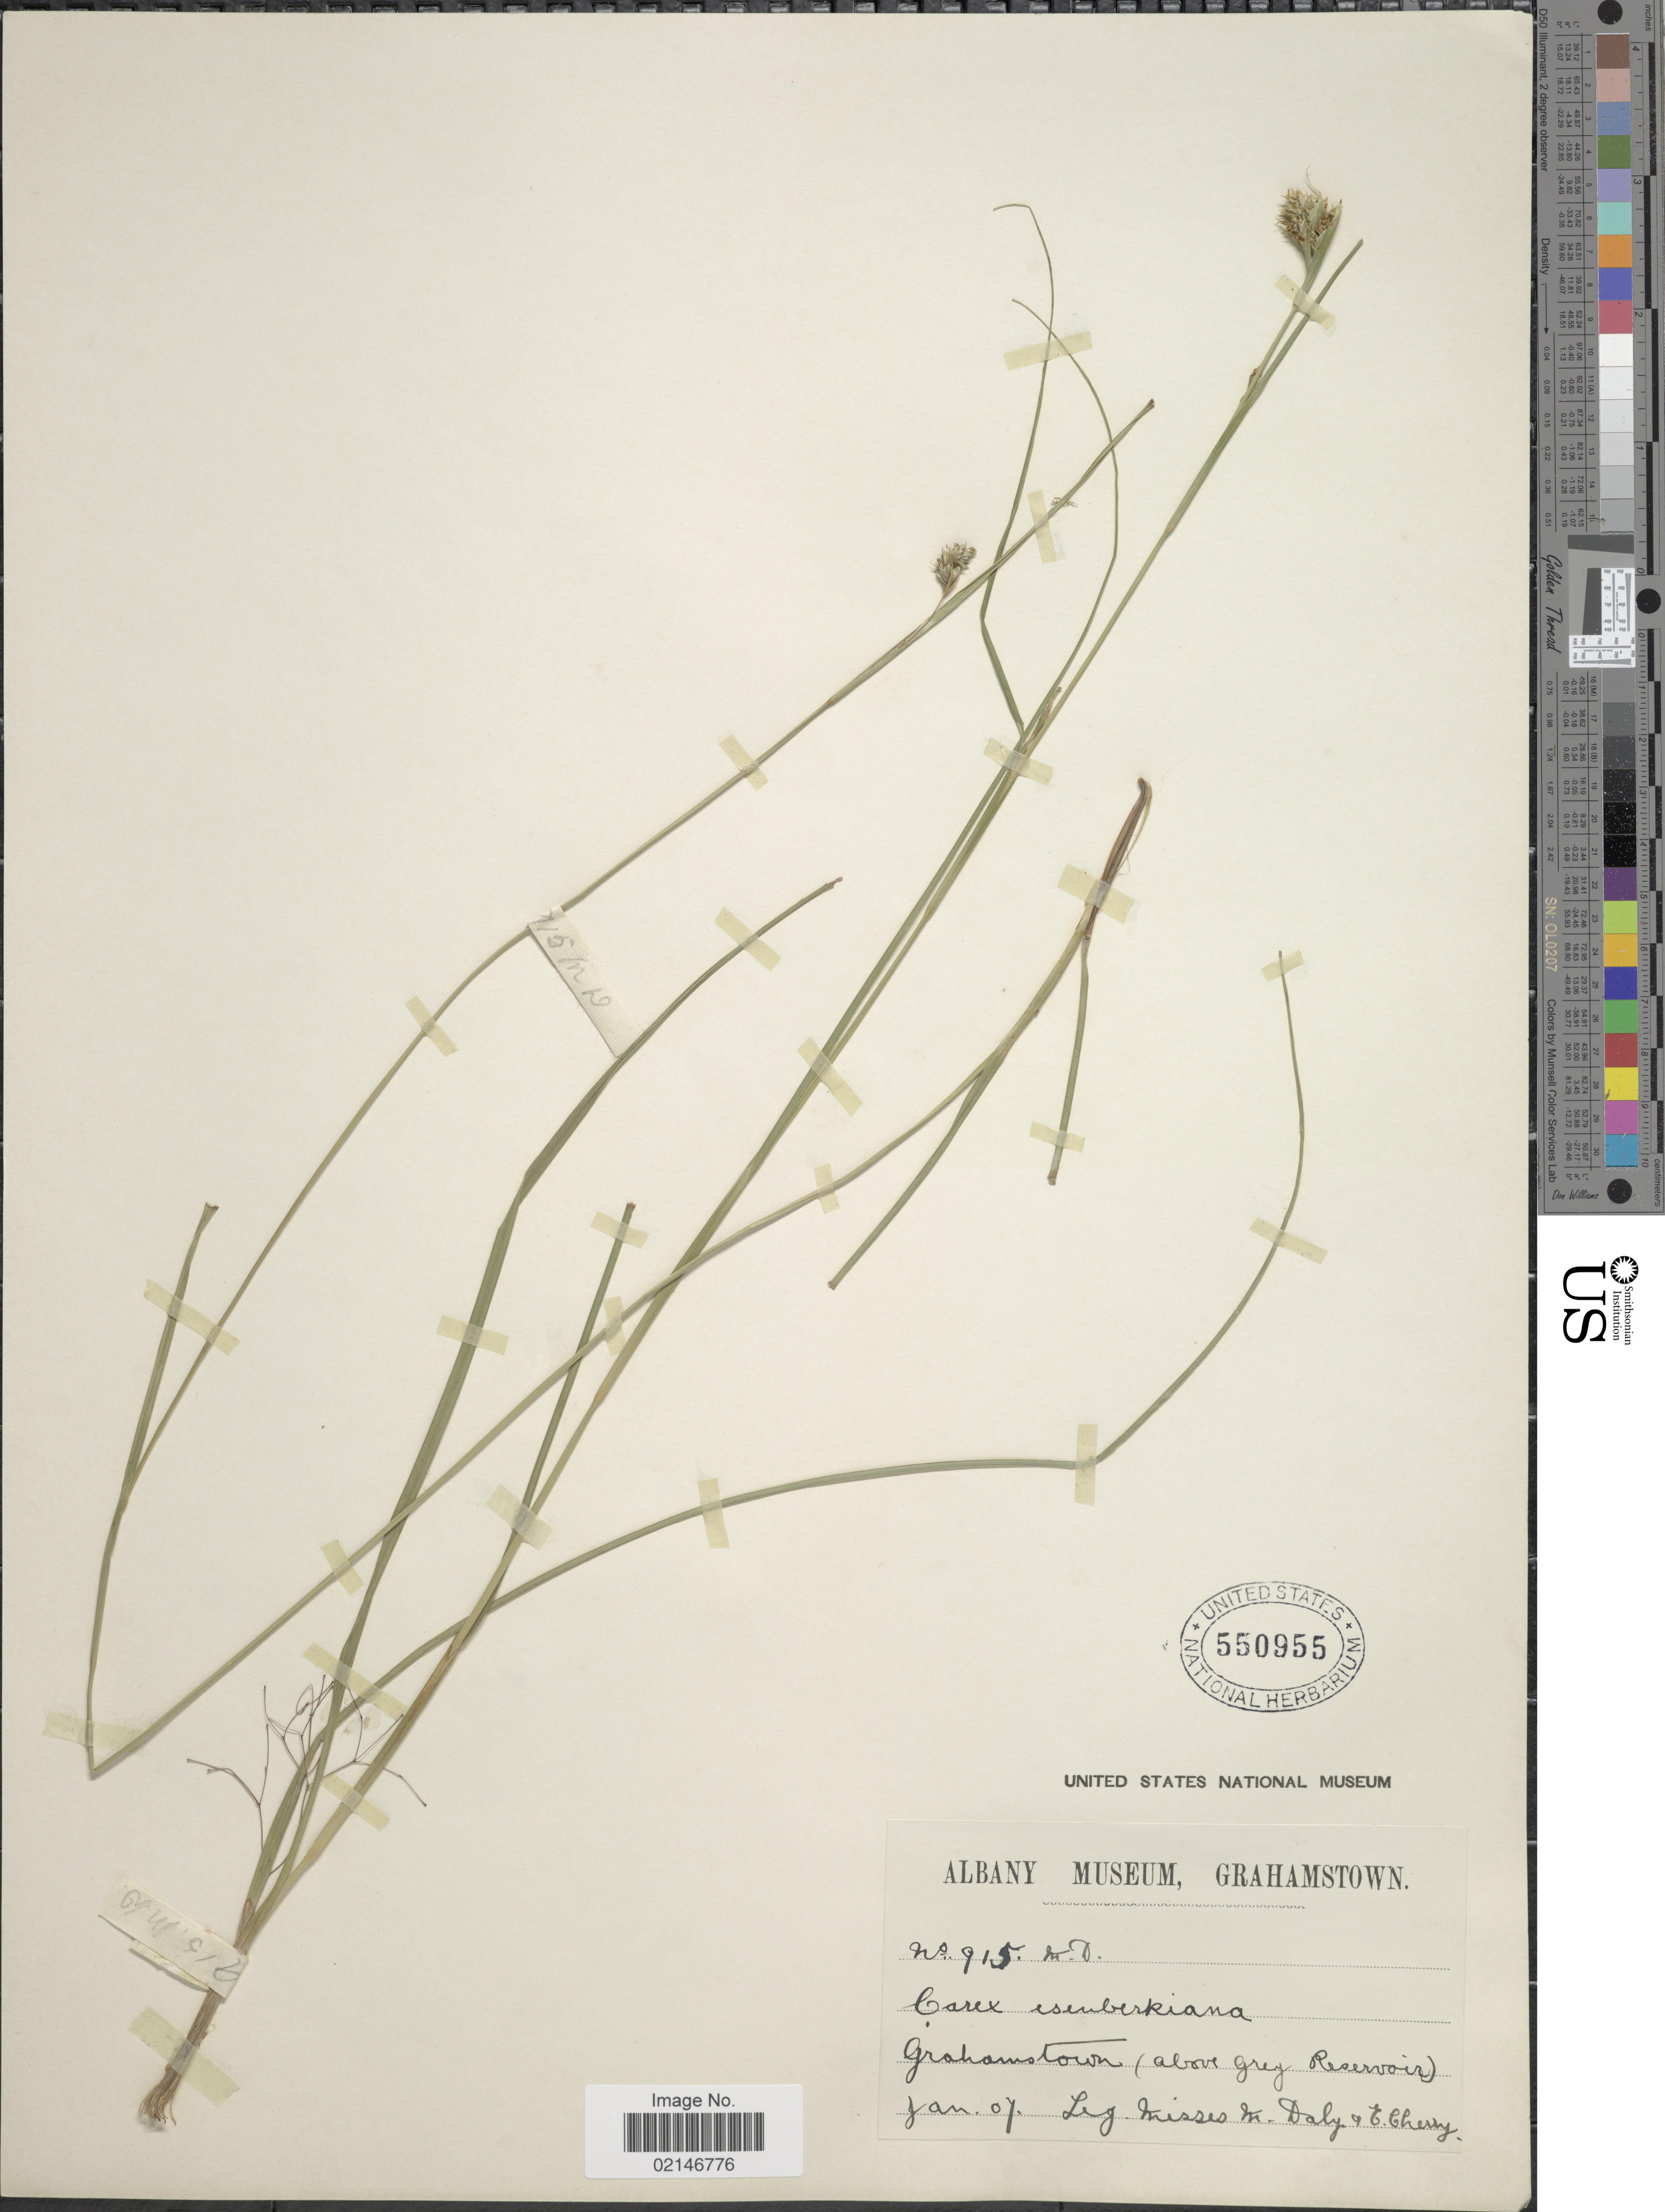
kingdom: Plantae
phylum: Tracheophyta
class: Liliopsida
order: Poales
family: Cyperaceae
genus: Carex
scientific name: Carex spartea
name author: Wahlenb.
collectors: M. Daly & C. Cherry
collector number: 915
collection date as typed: Transcribed d/m/y: /1/7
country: South africa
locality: Grahamstown (above Grey Reservoir)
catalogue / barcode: US 550955